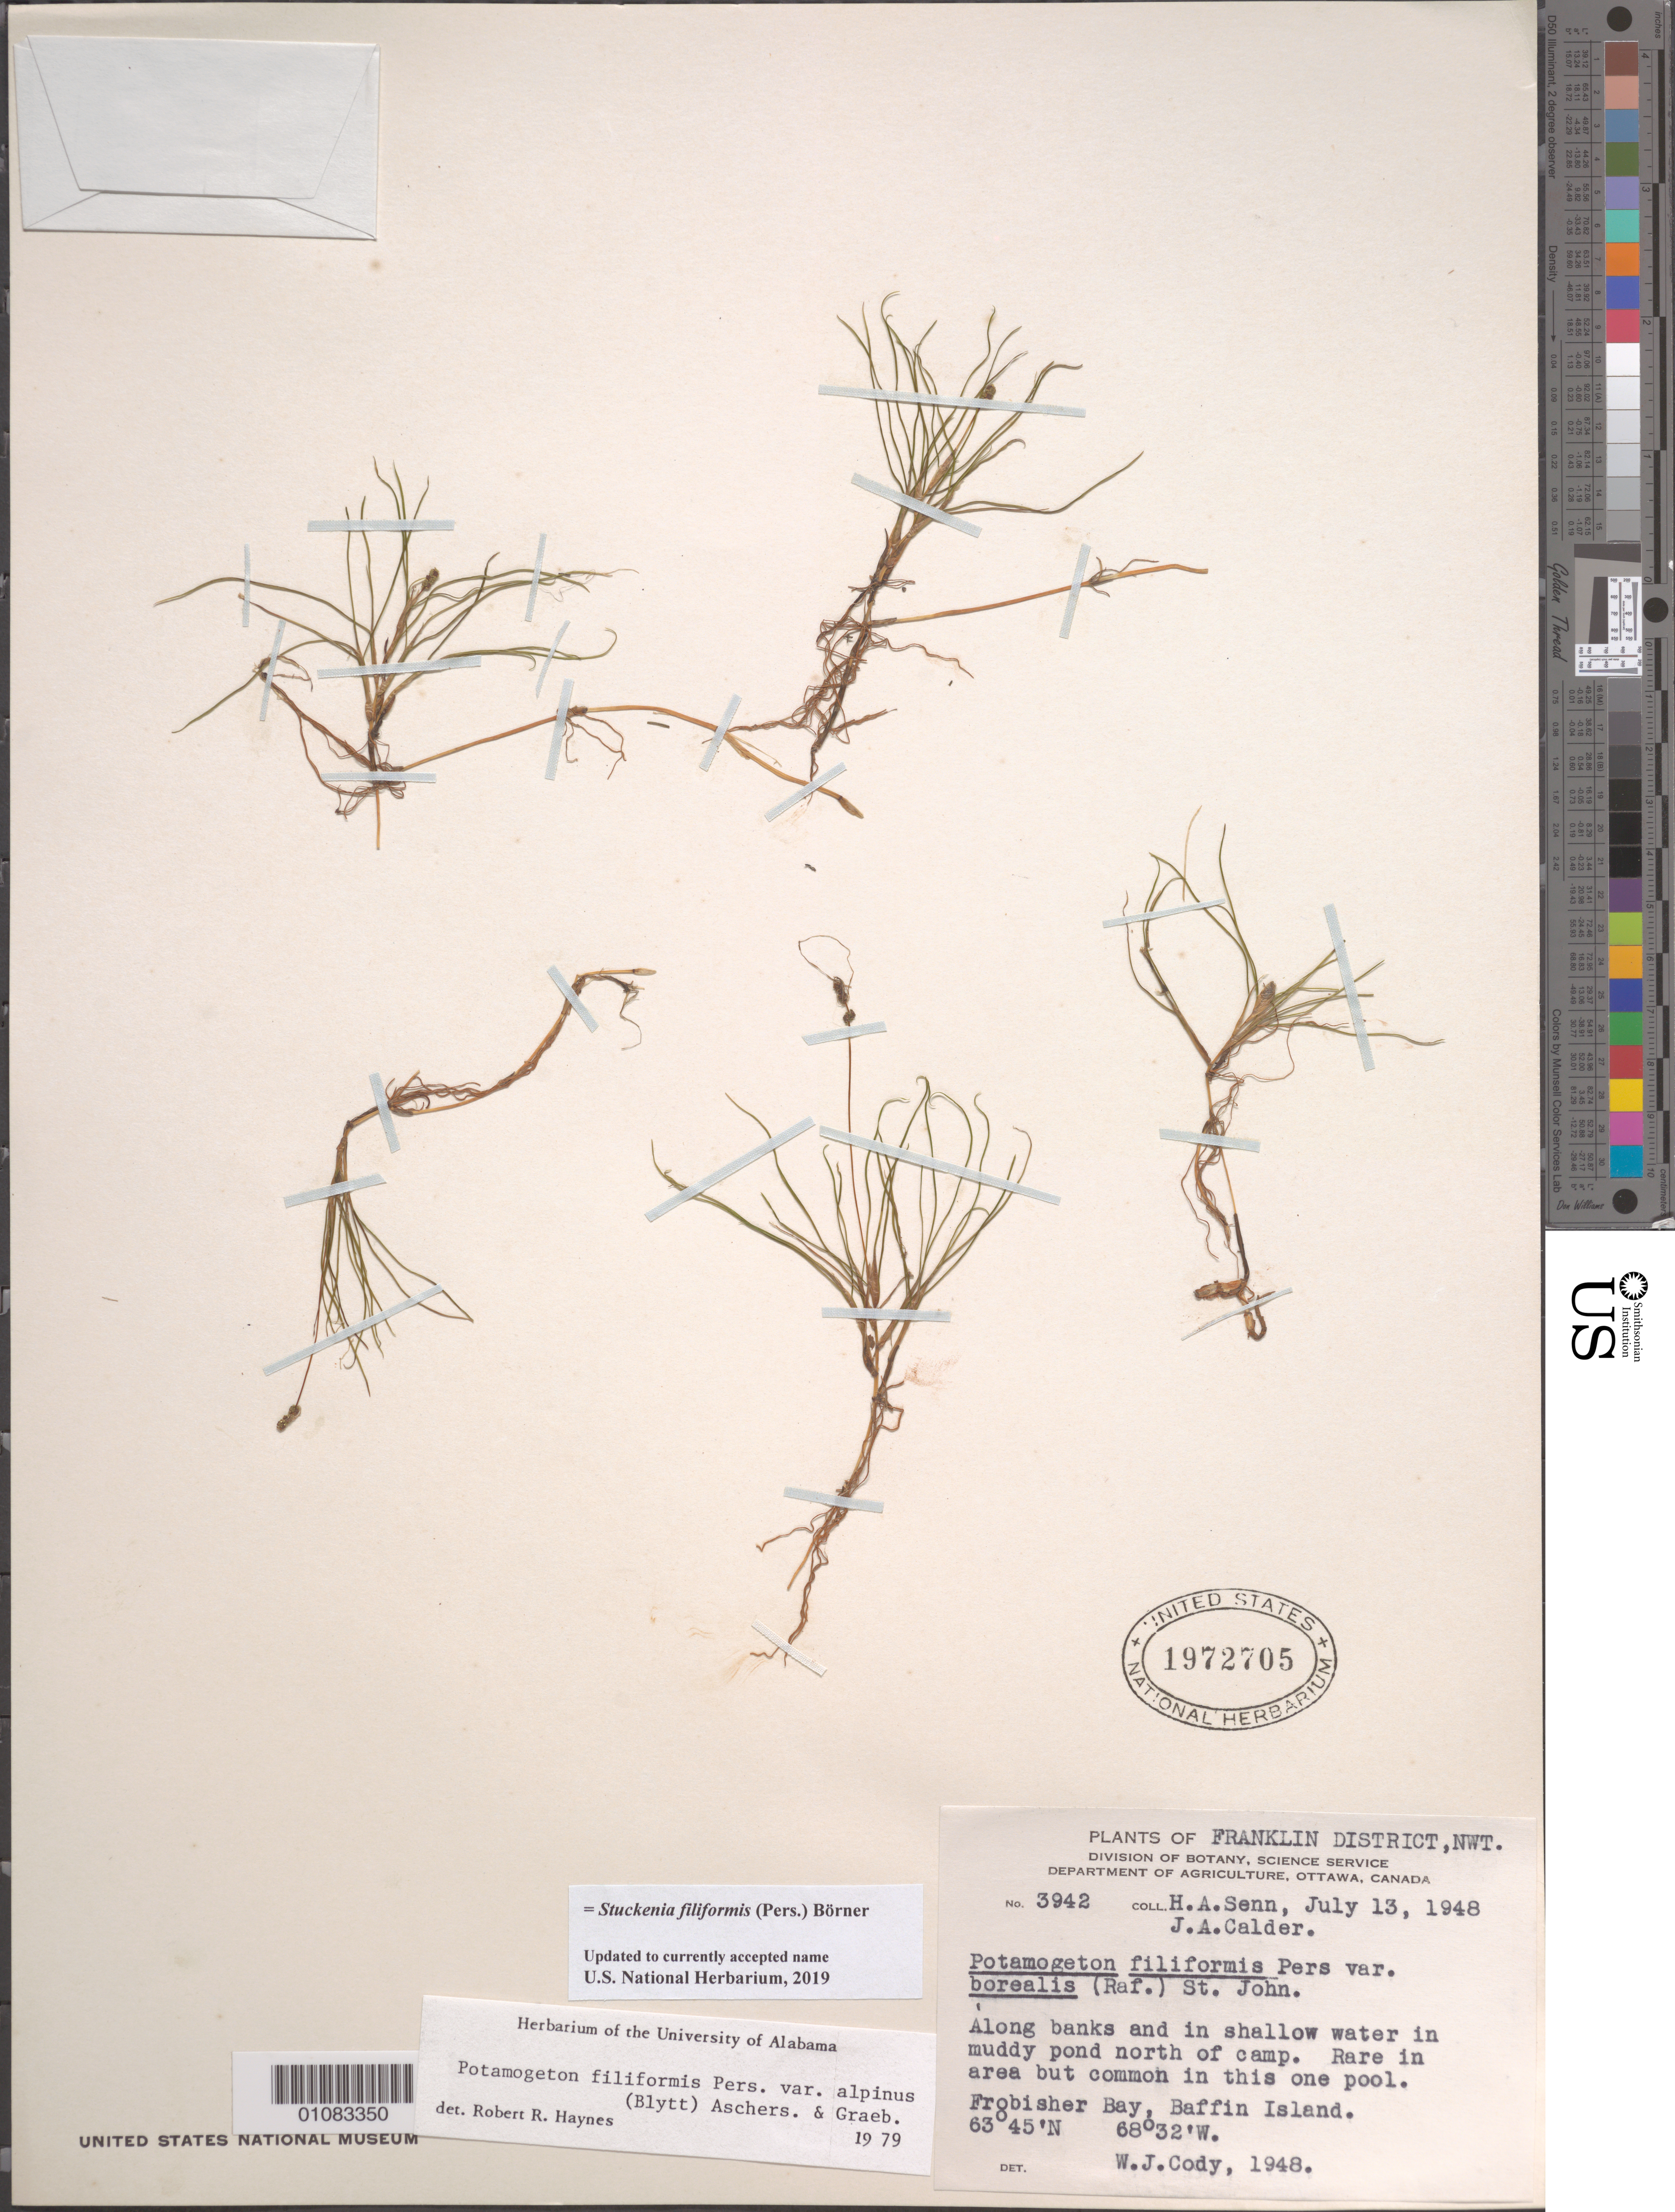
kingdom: Plantae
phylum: Tracheophyta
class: Liliopsida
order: Alismatales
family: Potamogetonaceae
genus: Stuckenia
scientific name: Stuckenia filiformis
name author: (Pers.) Börner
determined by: Strong, Mark T., (BOT), Smithsonian Institution - National Museum of Natural History (UNITED STATES)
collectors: H. Senn & J. A. Calder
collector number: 3942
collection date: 1948-07-13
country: Canada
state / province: Northwest Territories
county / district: Franklin District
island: Baffin Island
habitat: Along banks and in shallow water in muddy pond north of camp.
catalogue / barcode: US 1972705